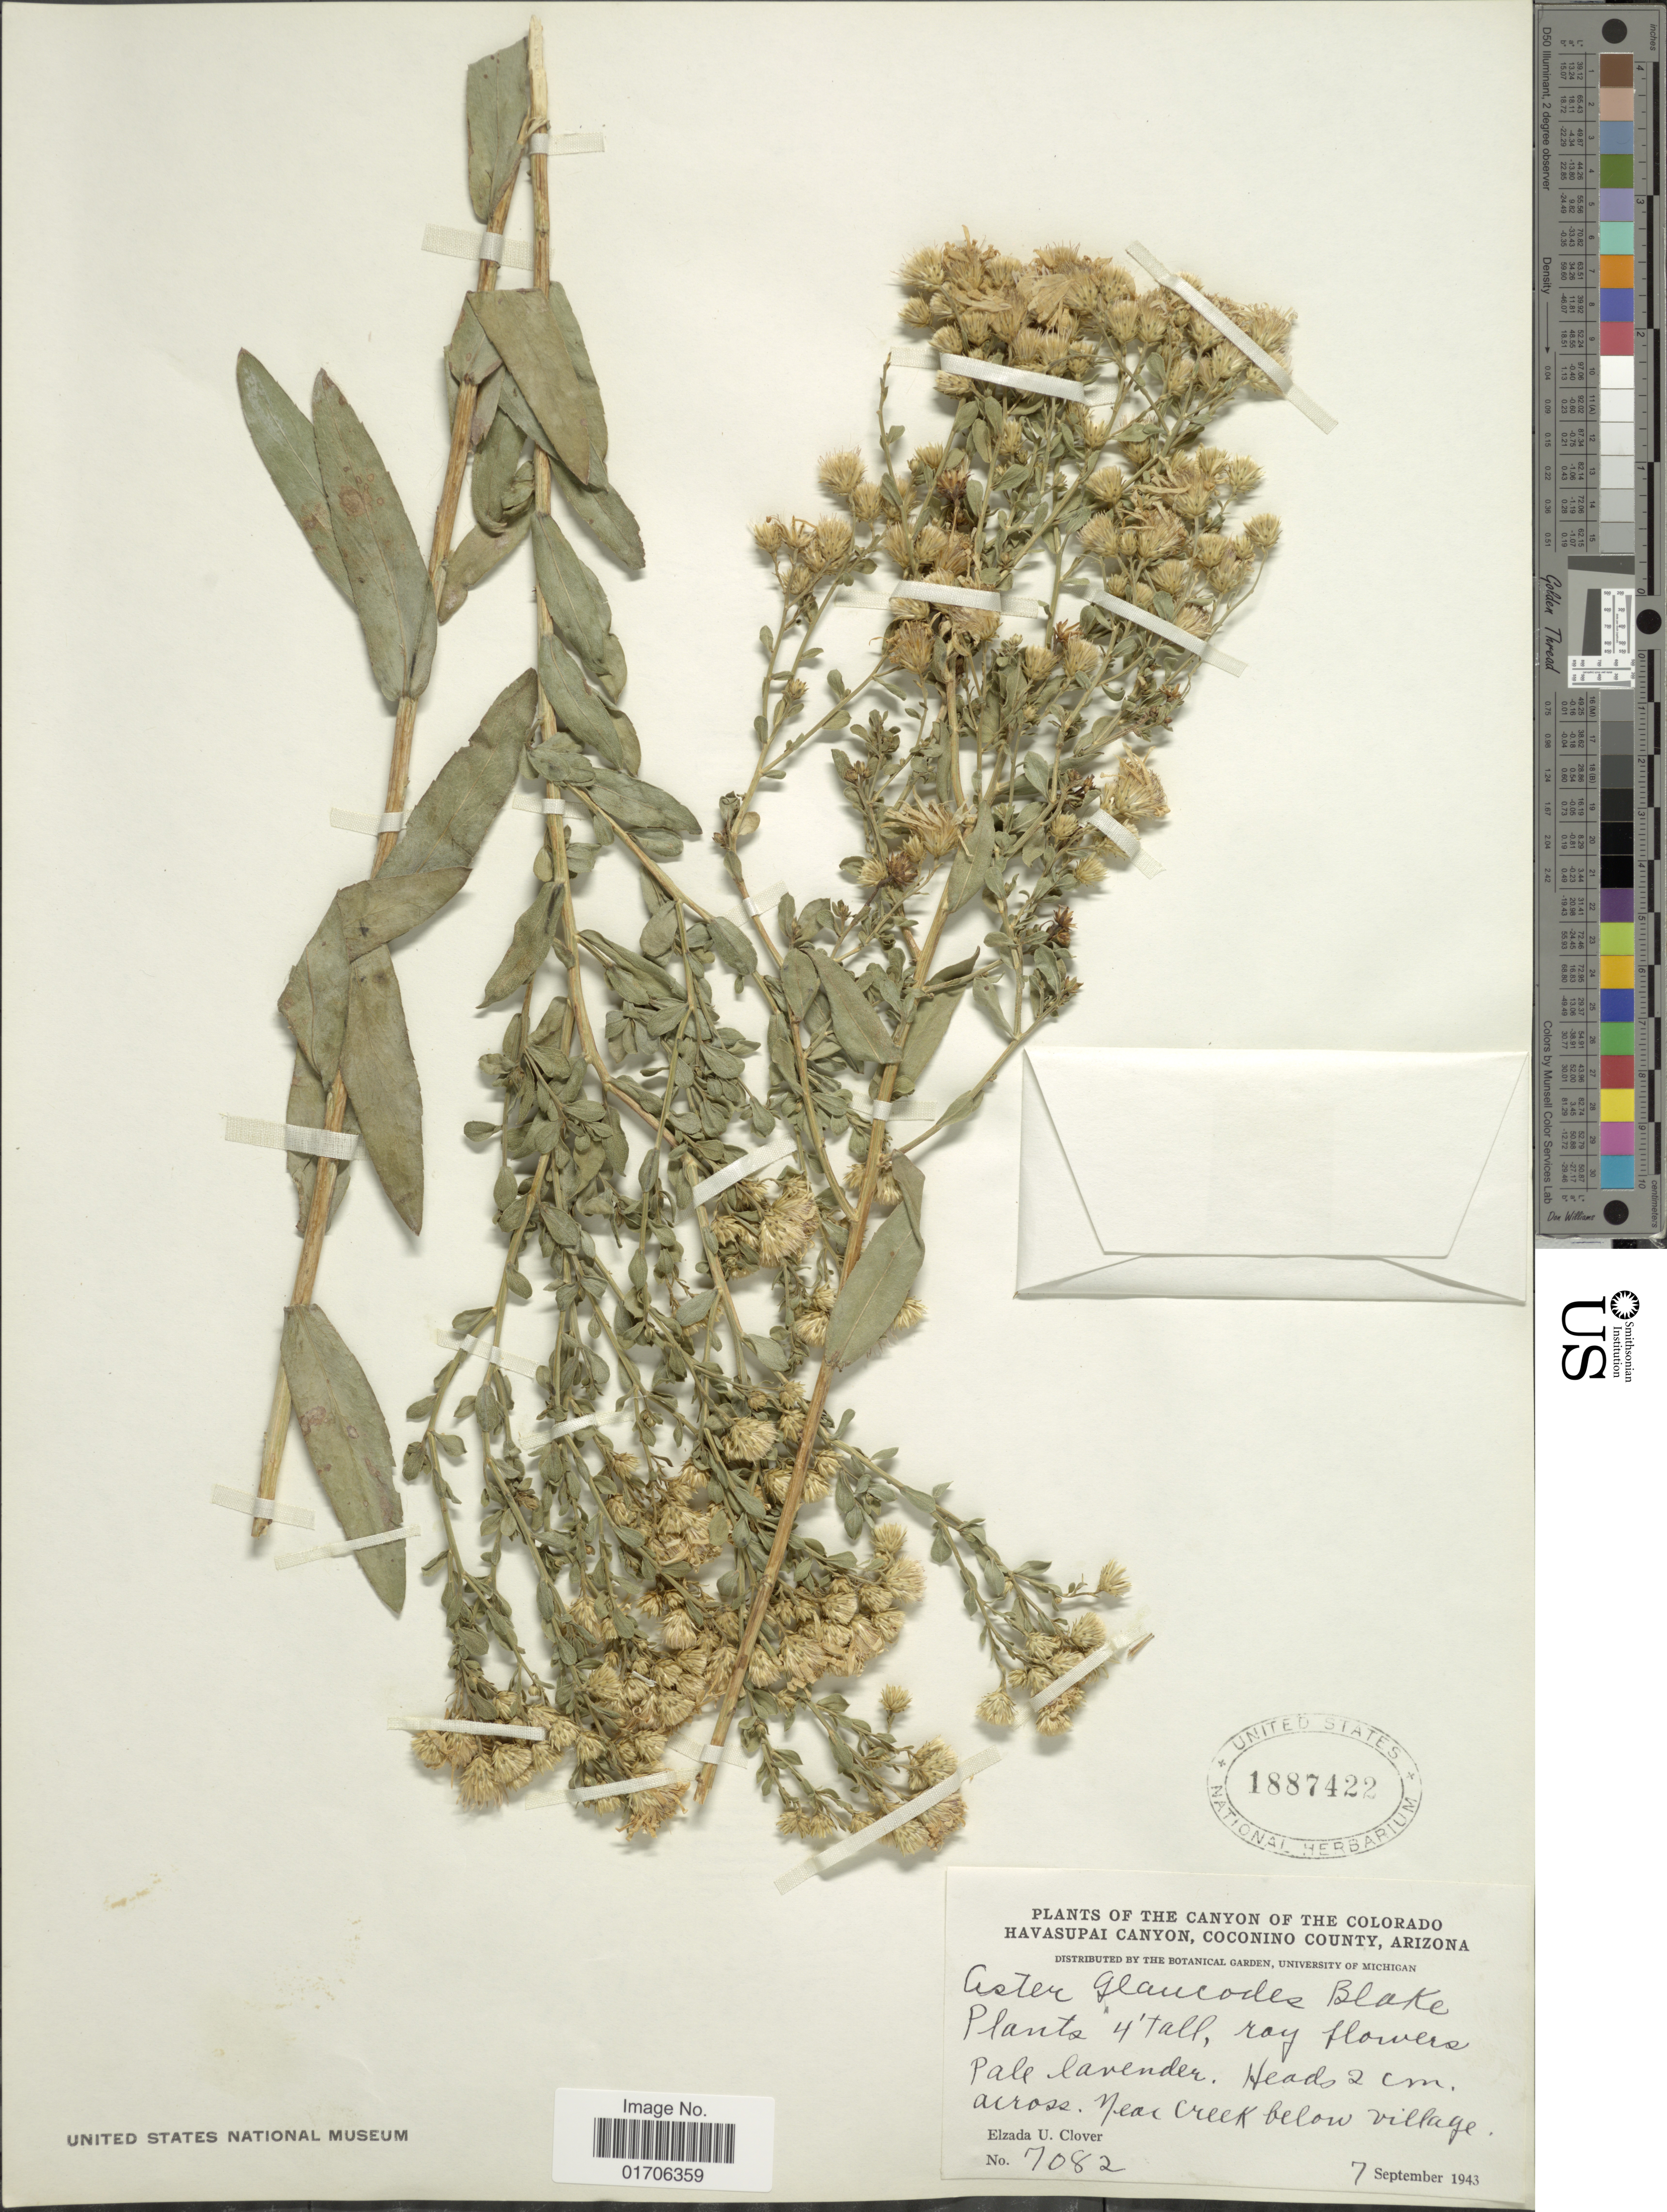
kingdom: Plantae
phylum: Tracheophyta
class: Magnoliopsida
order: Asterales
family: Asteraceae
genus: Eurybia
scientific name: Eurybia glauca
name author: (Nutt.) G.L. Nesom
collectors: E. U. Clover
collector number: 7082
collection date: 1943-09-07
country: United States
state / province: Arizona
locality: Canyon of the Colorado. Havasupai Canyon, Coconino County, Arizona. Near Creek below village.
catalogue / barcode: US 1887422